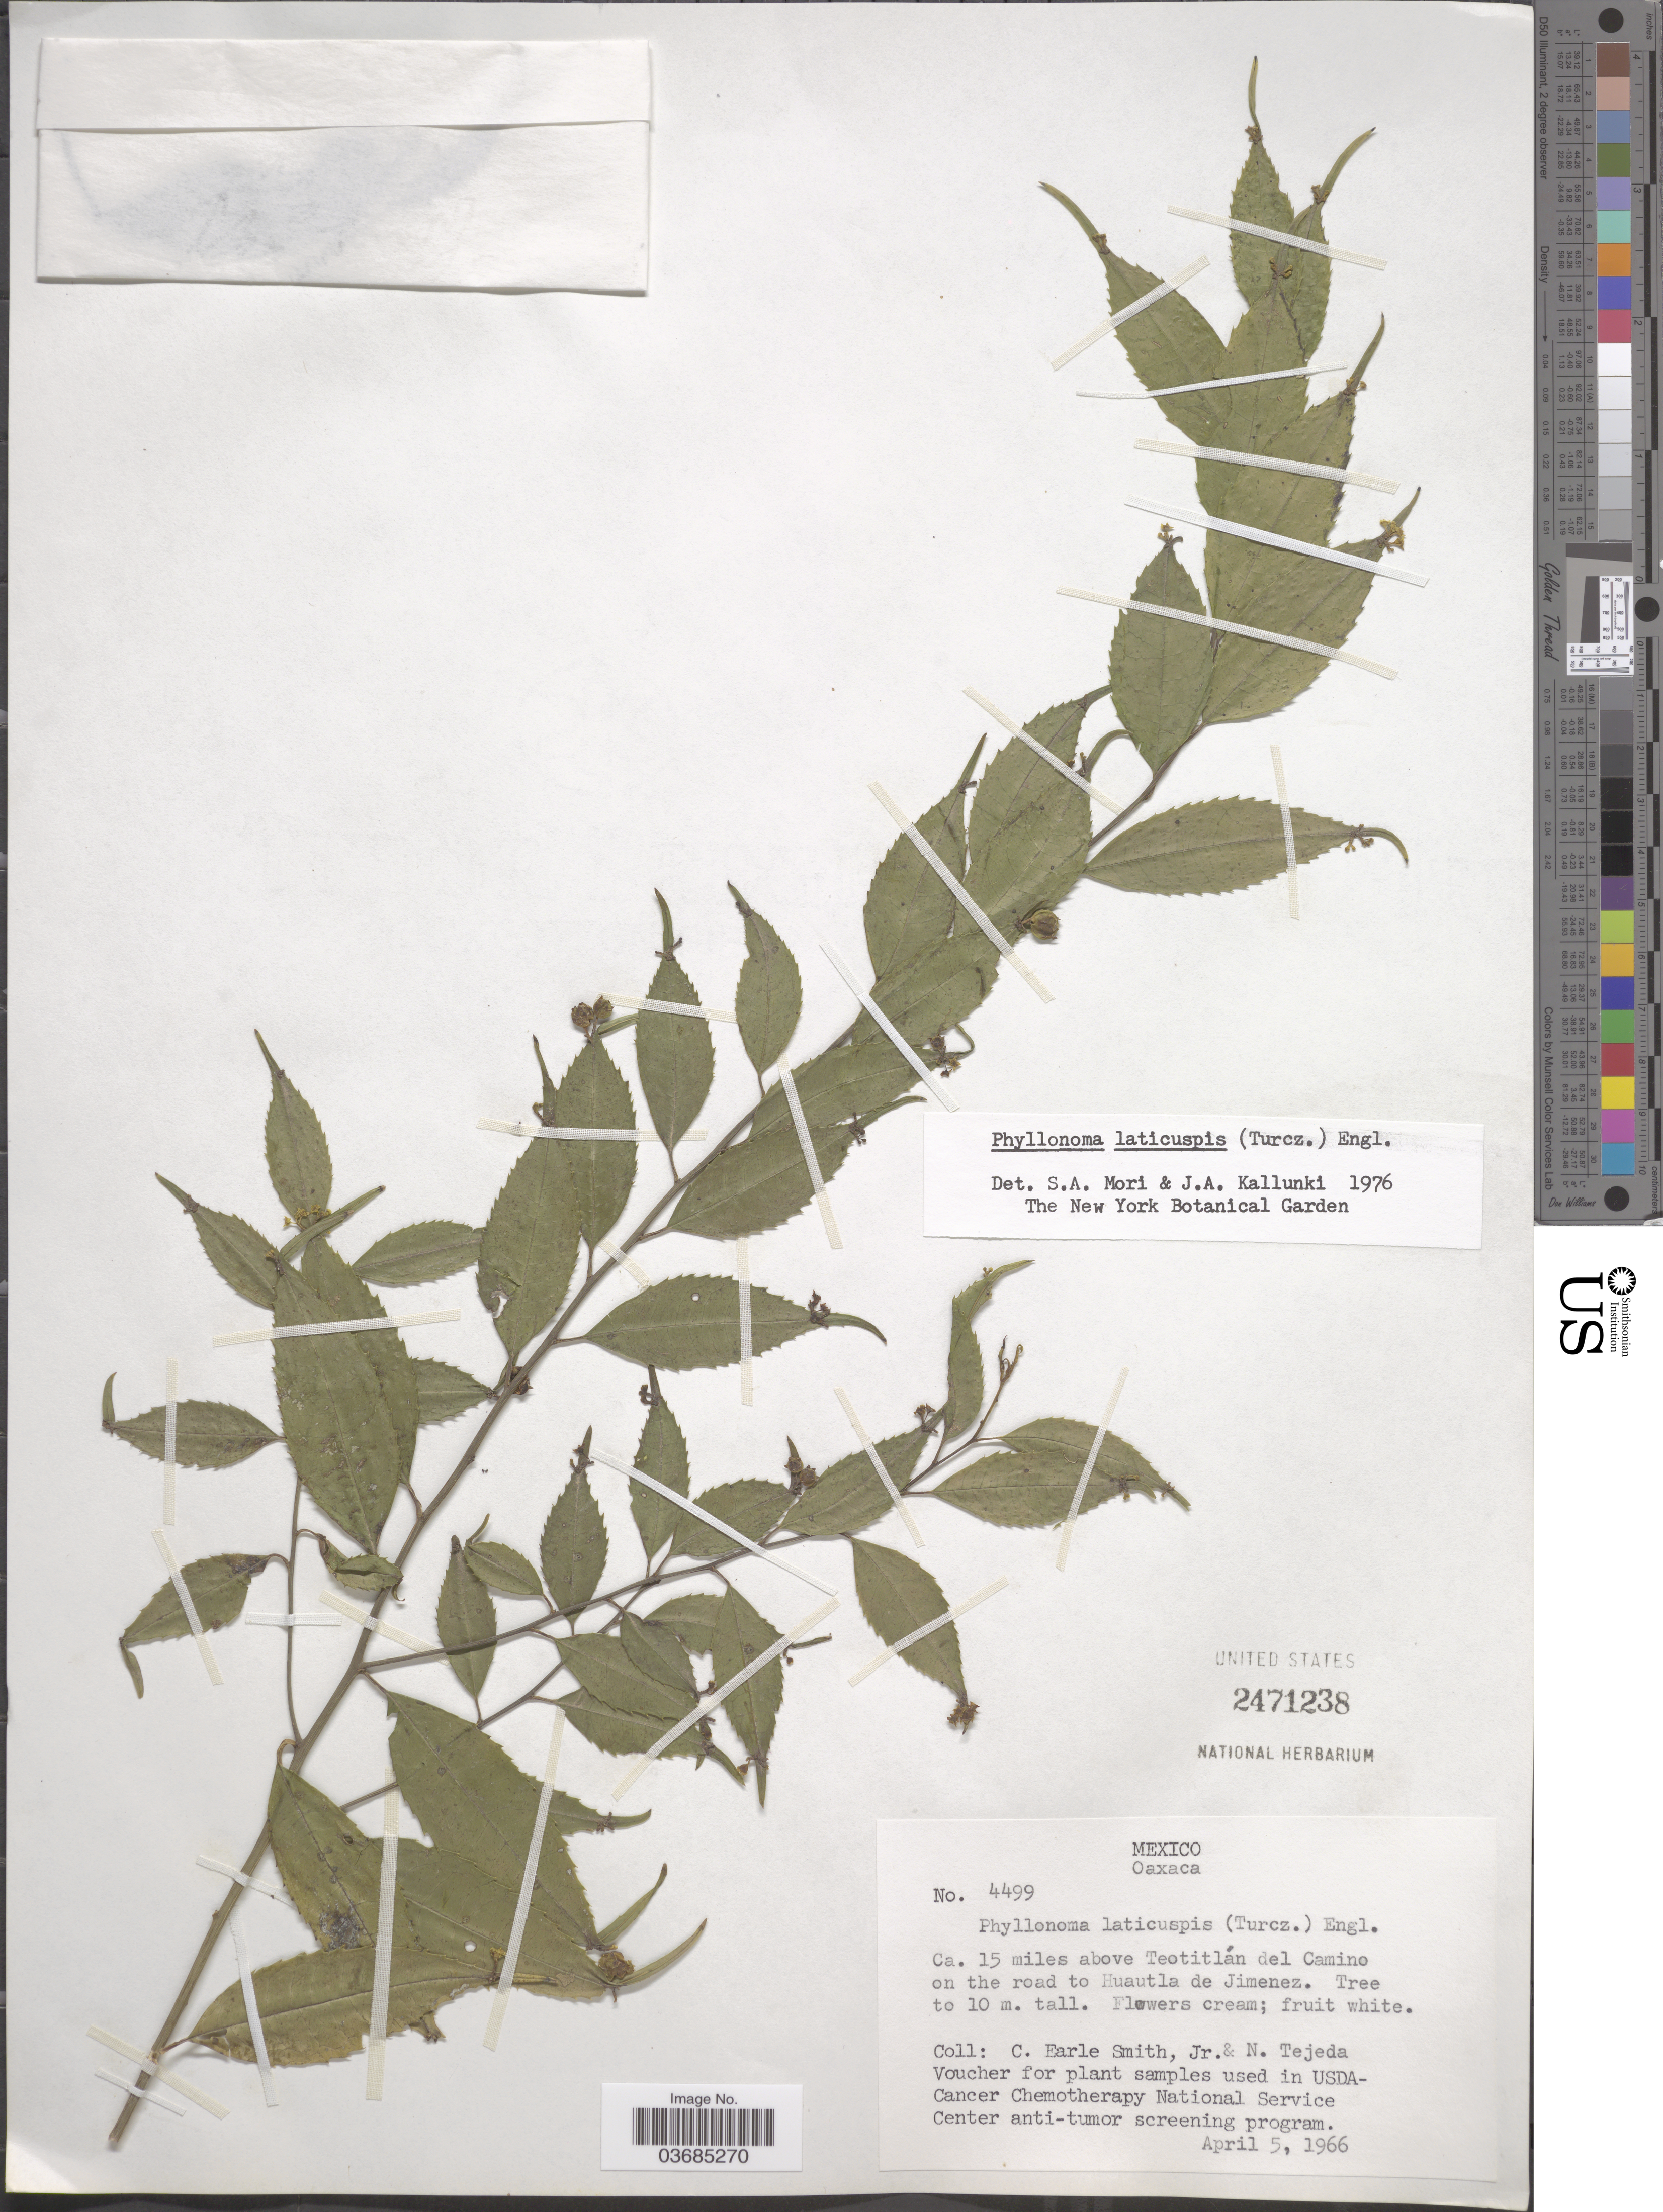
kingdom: Plantae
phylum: Tracheophyta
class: Magnoliopsida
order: Aquifoliales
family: Phyllonomaceae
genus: Phyllonoma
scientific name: Phyllonoma laticuspis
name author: (Turcz.) Engl.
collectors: C. E. Smith Jr. & N. Tejeda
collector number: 4499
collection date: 1966-04-05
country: Mexico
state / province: Oaxaca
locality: Ca. 15 miles above Teotitlán del Camino on the road to Huautla de Jimenez.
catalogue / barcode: US 2471238